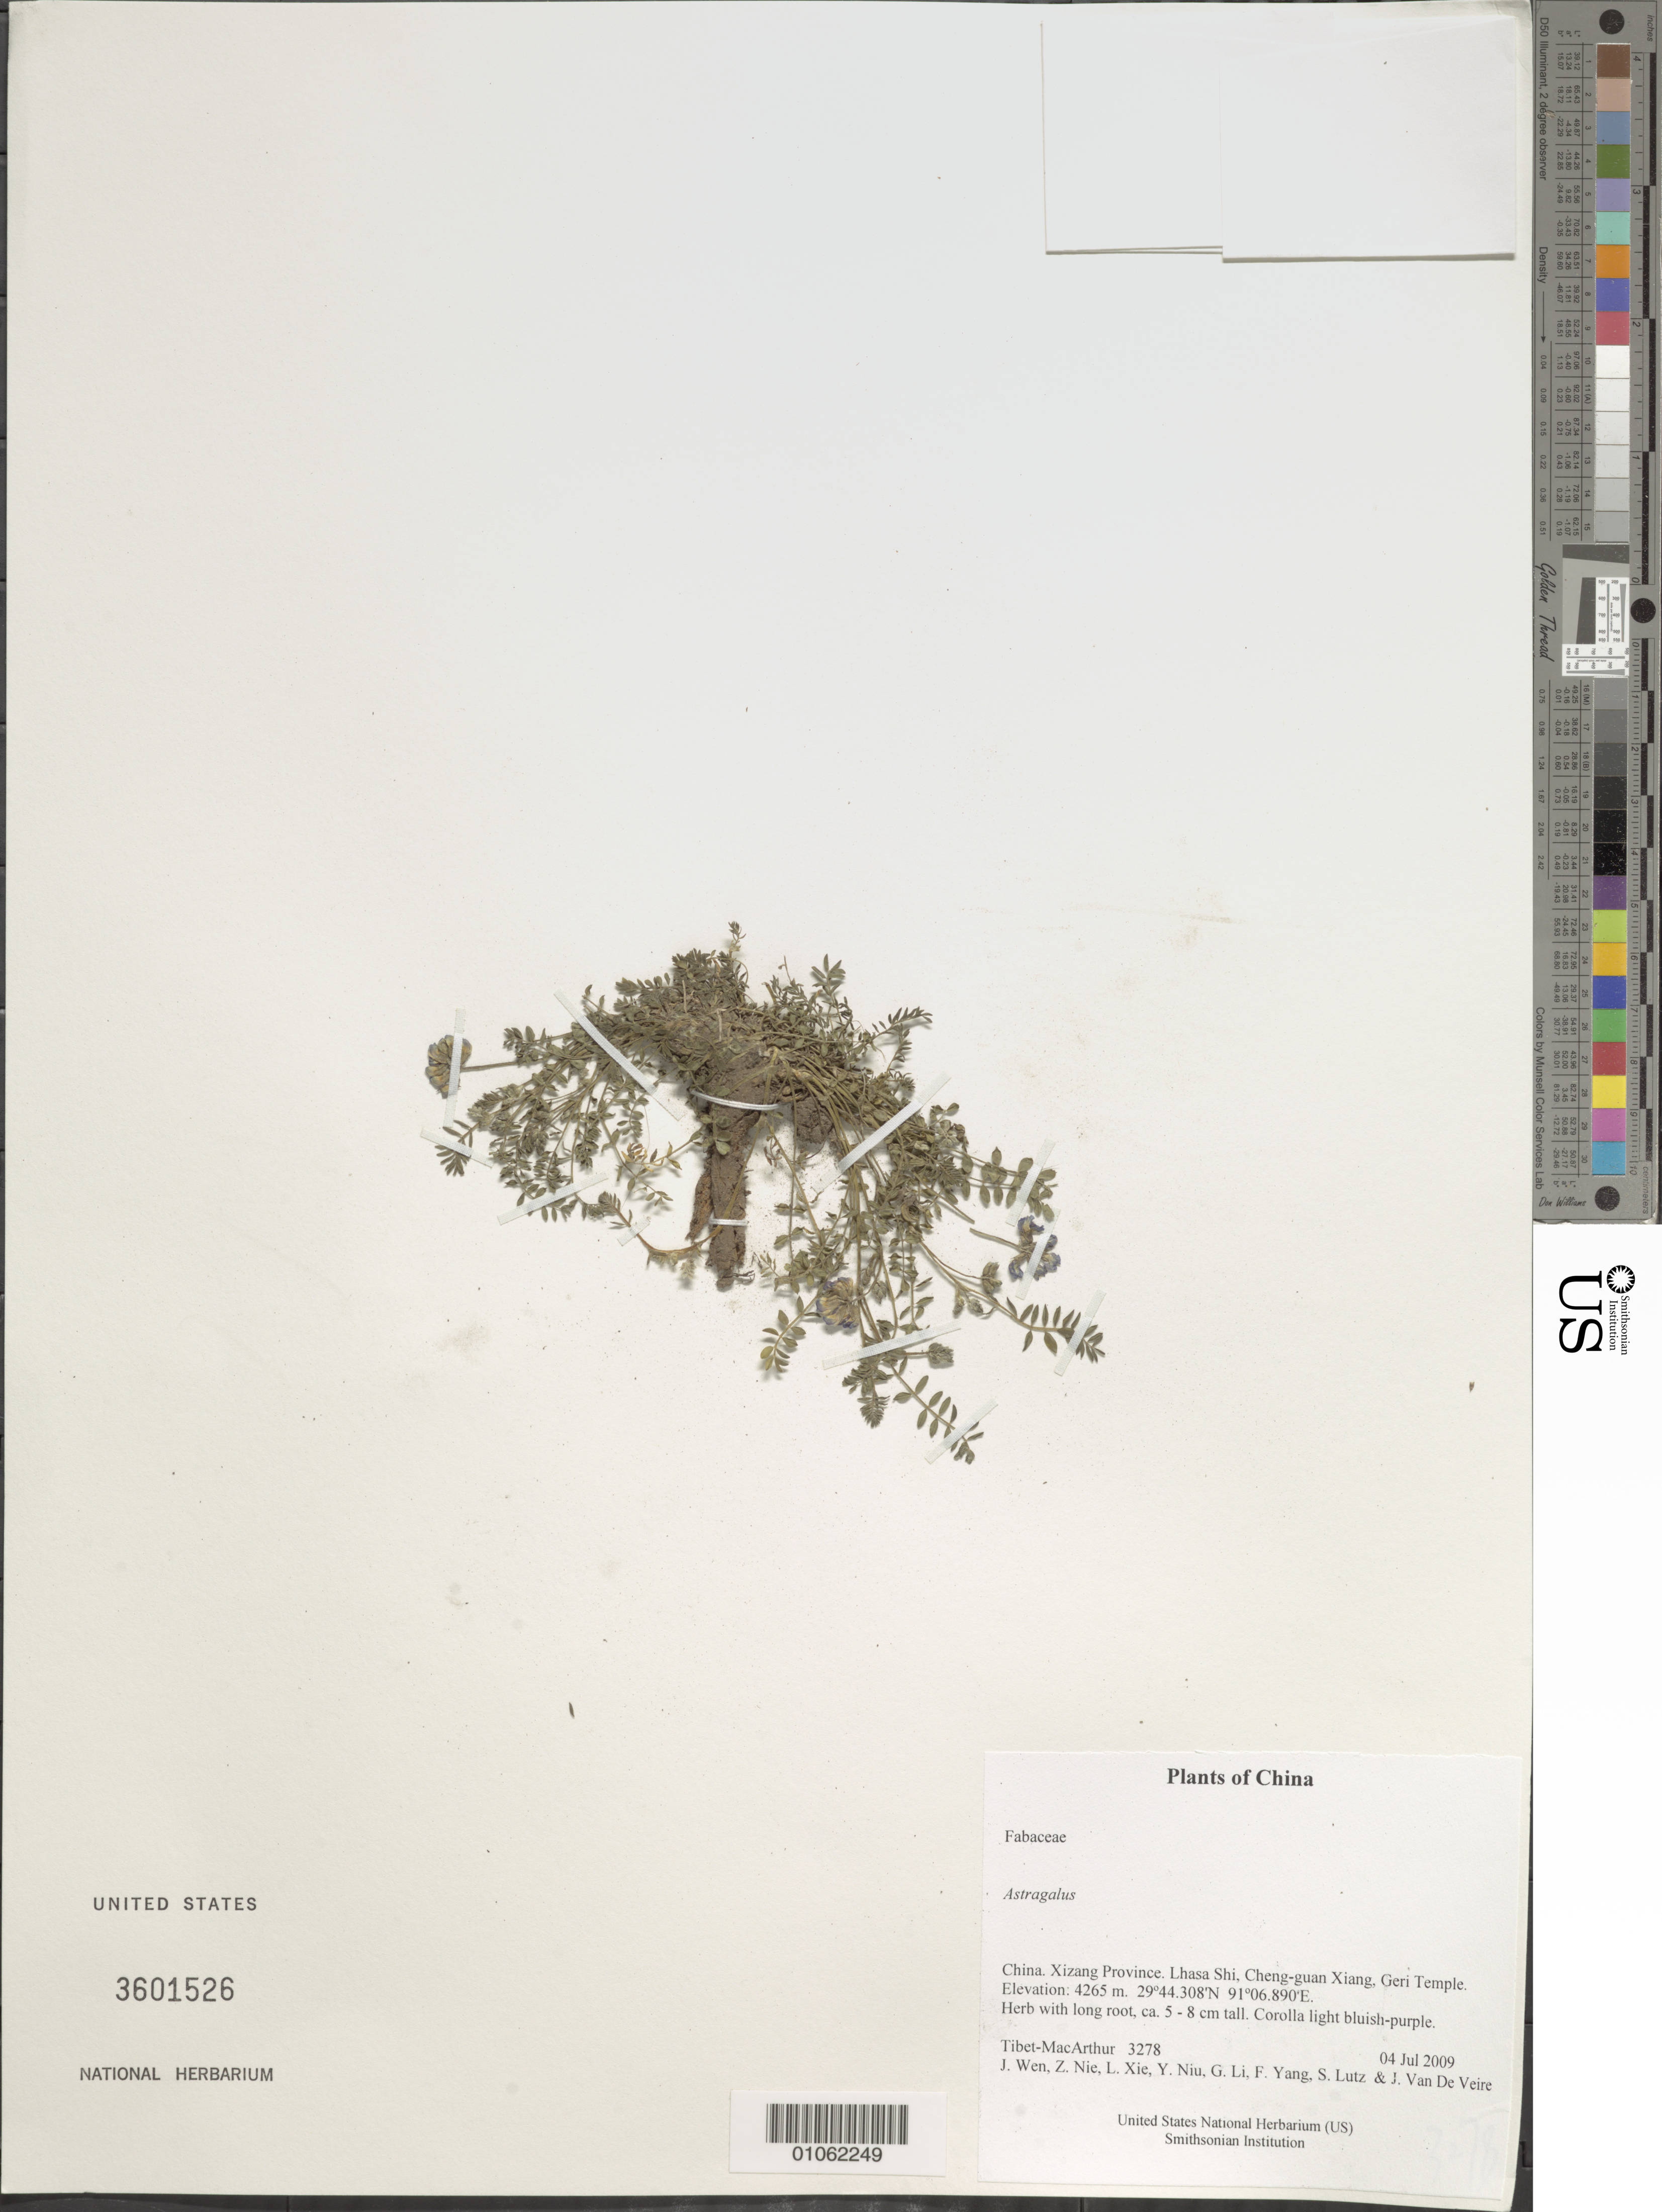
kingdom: Plantae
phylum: Tracheophyta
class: Magnoliopsida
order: Fabales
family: Fabaceae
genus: Astragalus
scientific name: Astragalus sp.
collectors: Tibet-MacArthur, J. Wen, Z. Nie, L. Xie, Y. Niu, G. Li, F. Yang, S. Lutz & J. Van De Veire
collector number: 3278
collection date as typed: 04 Jul 2009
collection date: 2009-07-04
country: China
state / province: Xizang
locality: Lhasa Shi, Cheng-guan Xiang, Geri Temple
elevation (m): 4265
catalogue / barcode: US 3601526